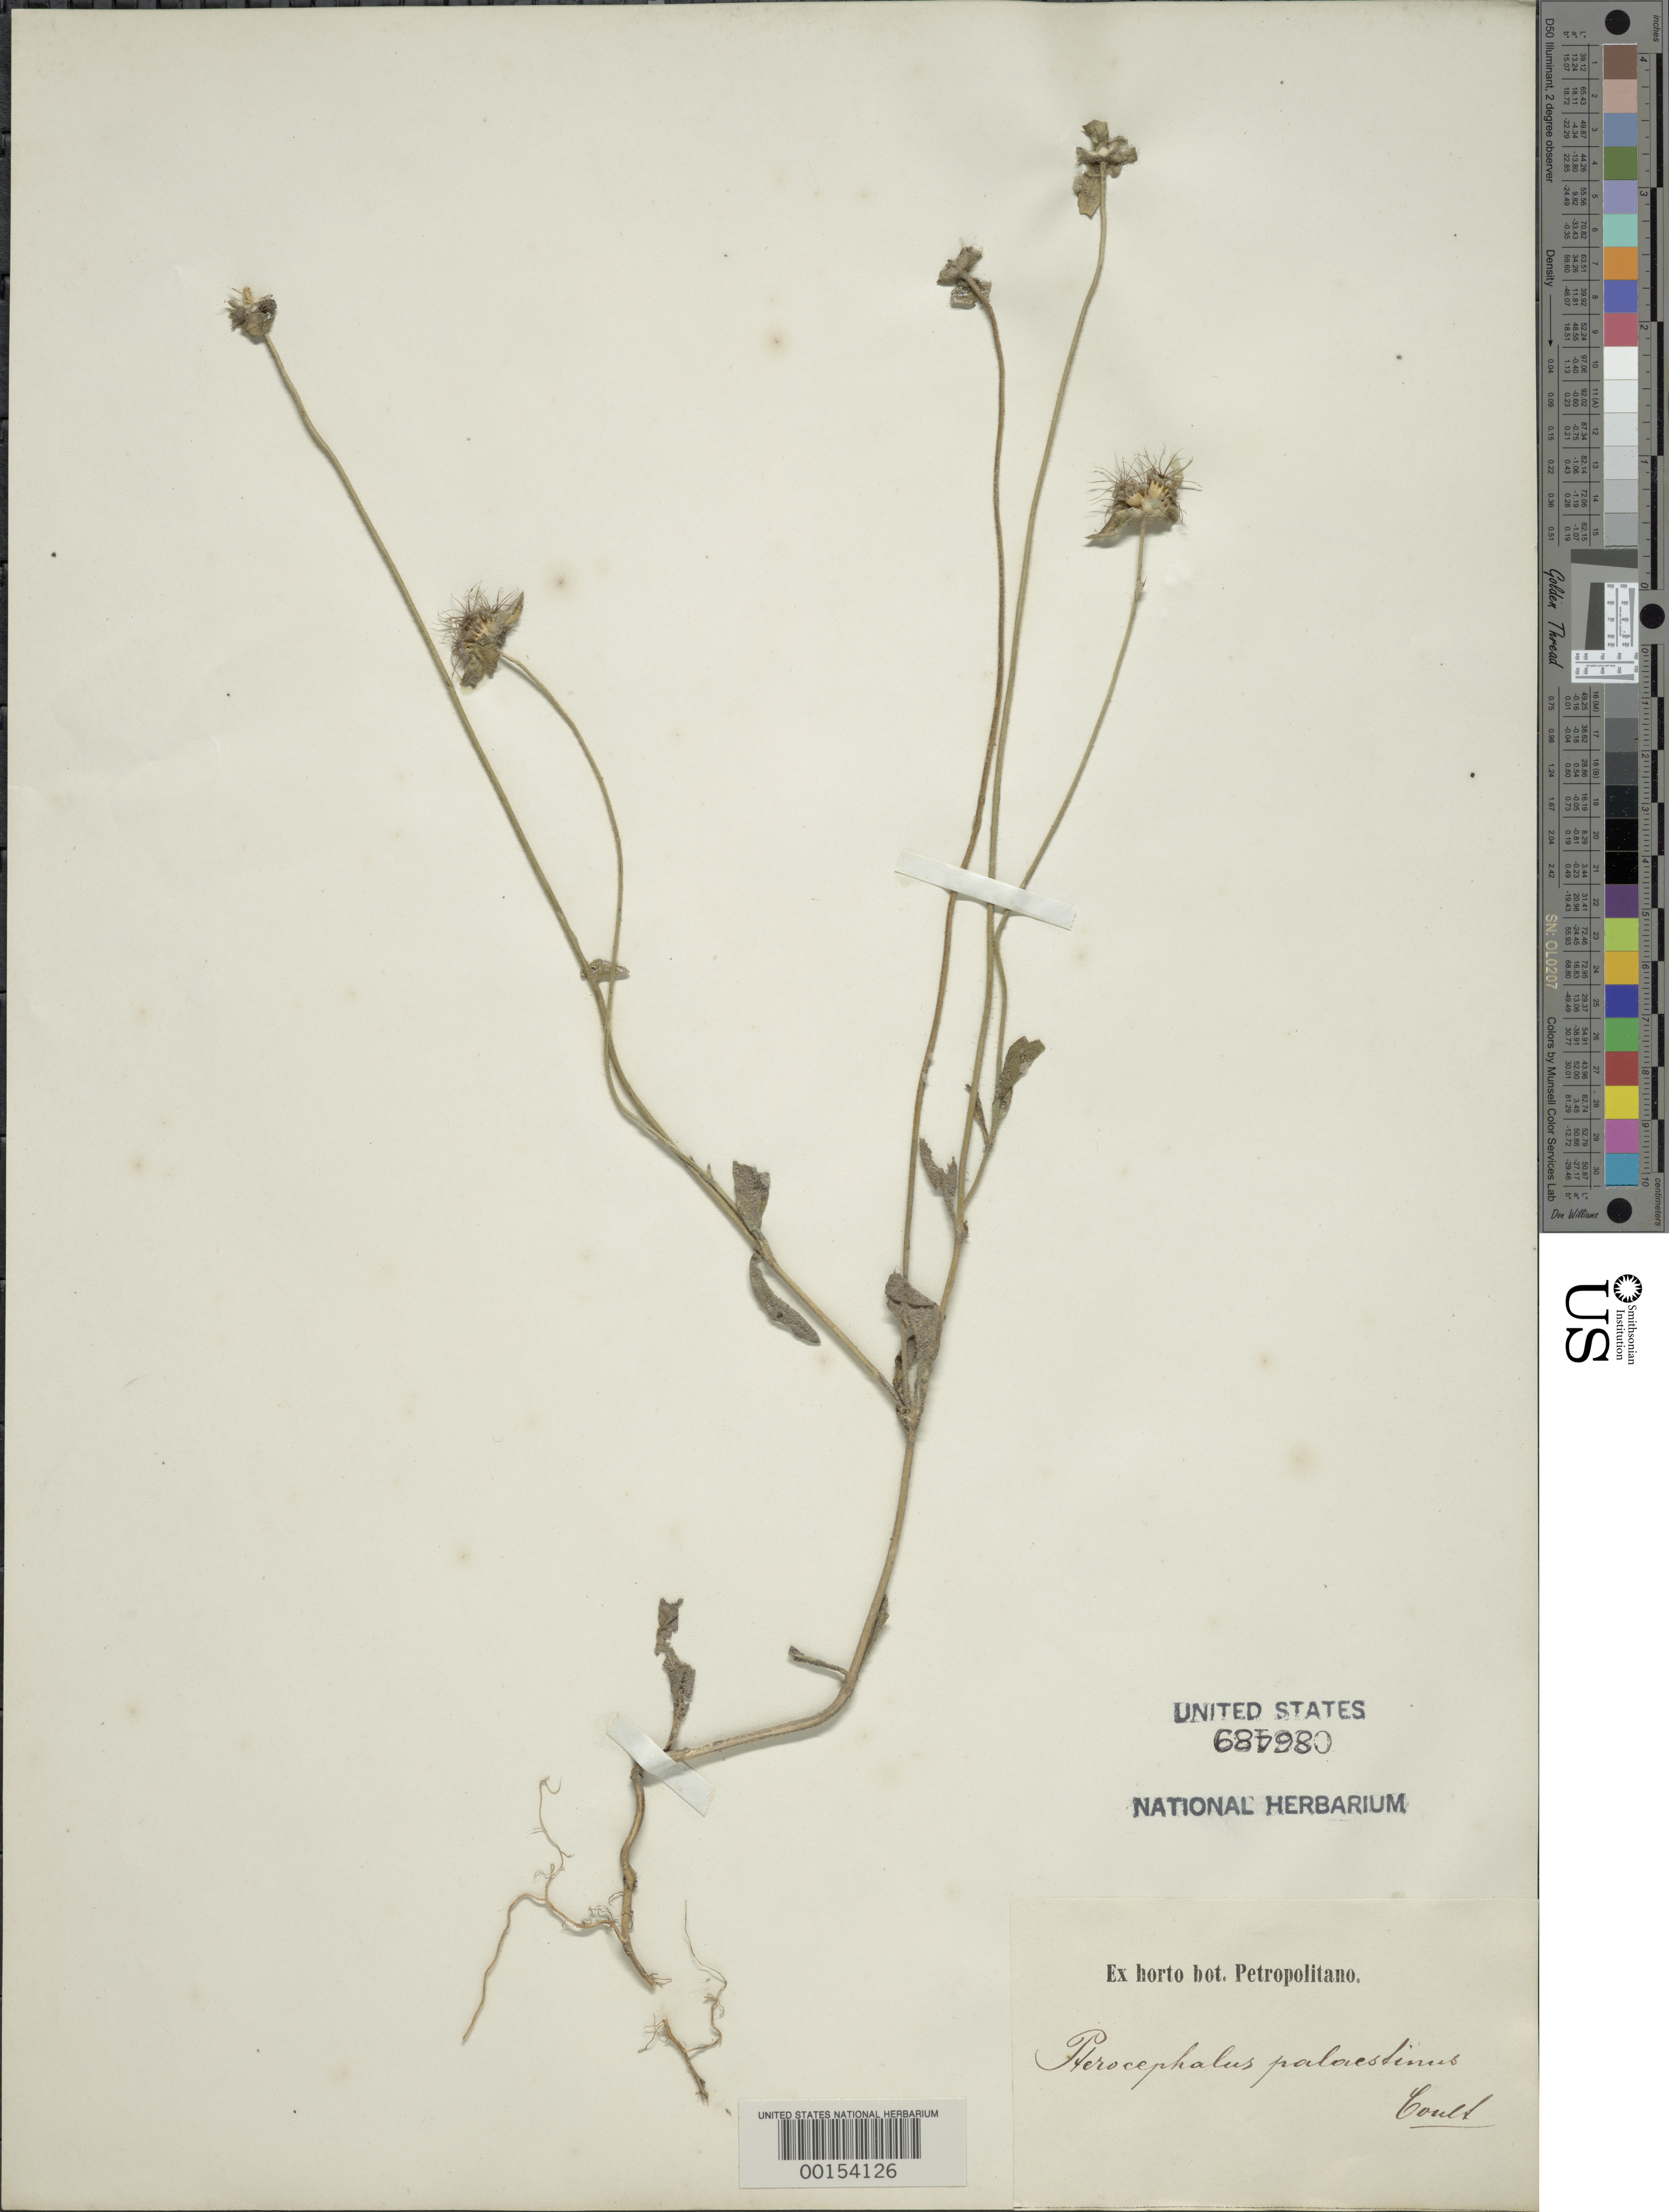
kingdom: Plantae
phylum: Tracheophyta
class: Magnoliopsida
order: Dipsacales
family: Caprifoliaceae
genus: Pterocephalus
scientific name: Pterocephalus palaestinus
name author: Coult.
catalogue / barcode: US 86489